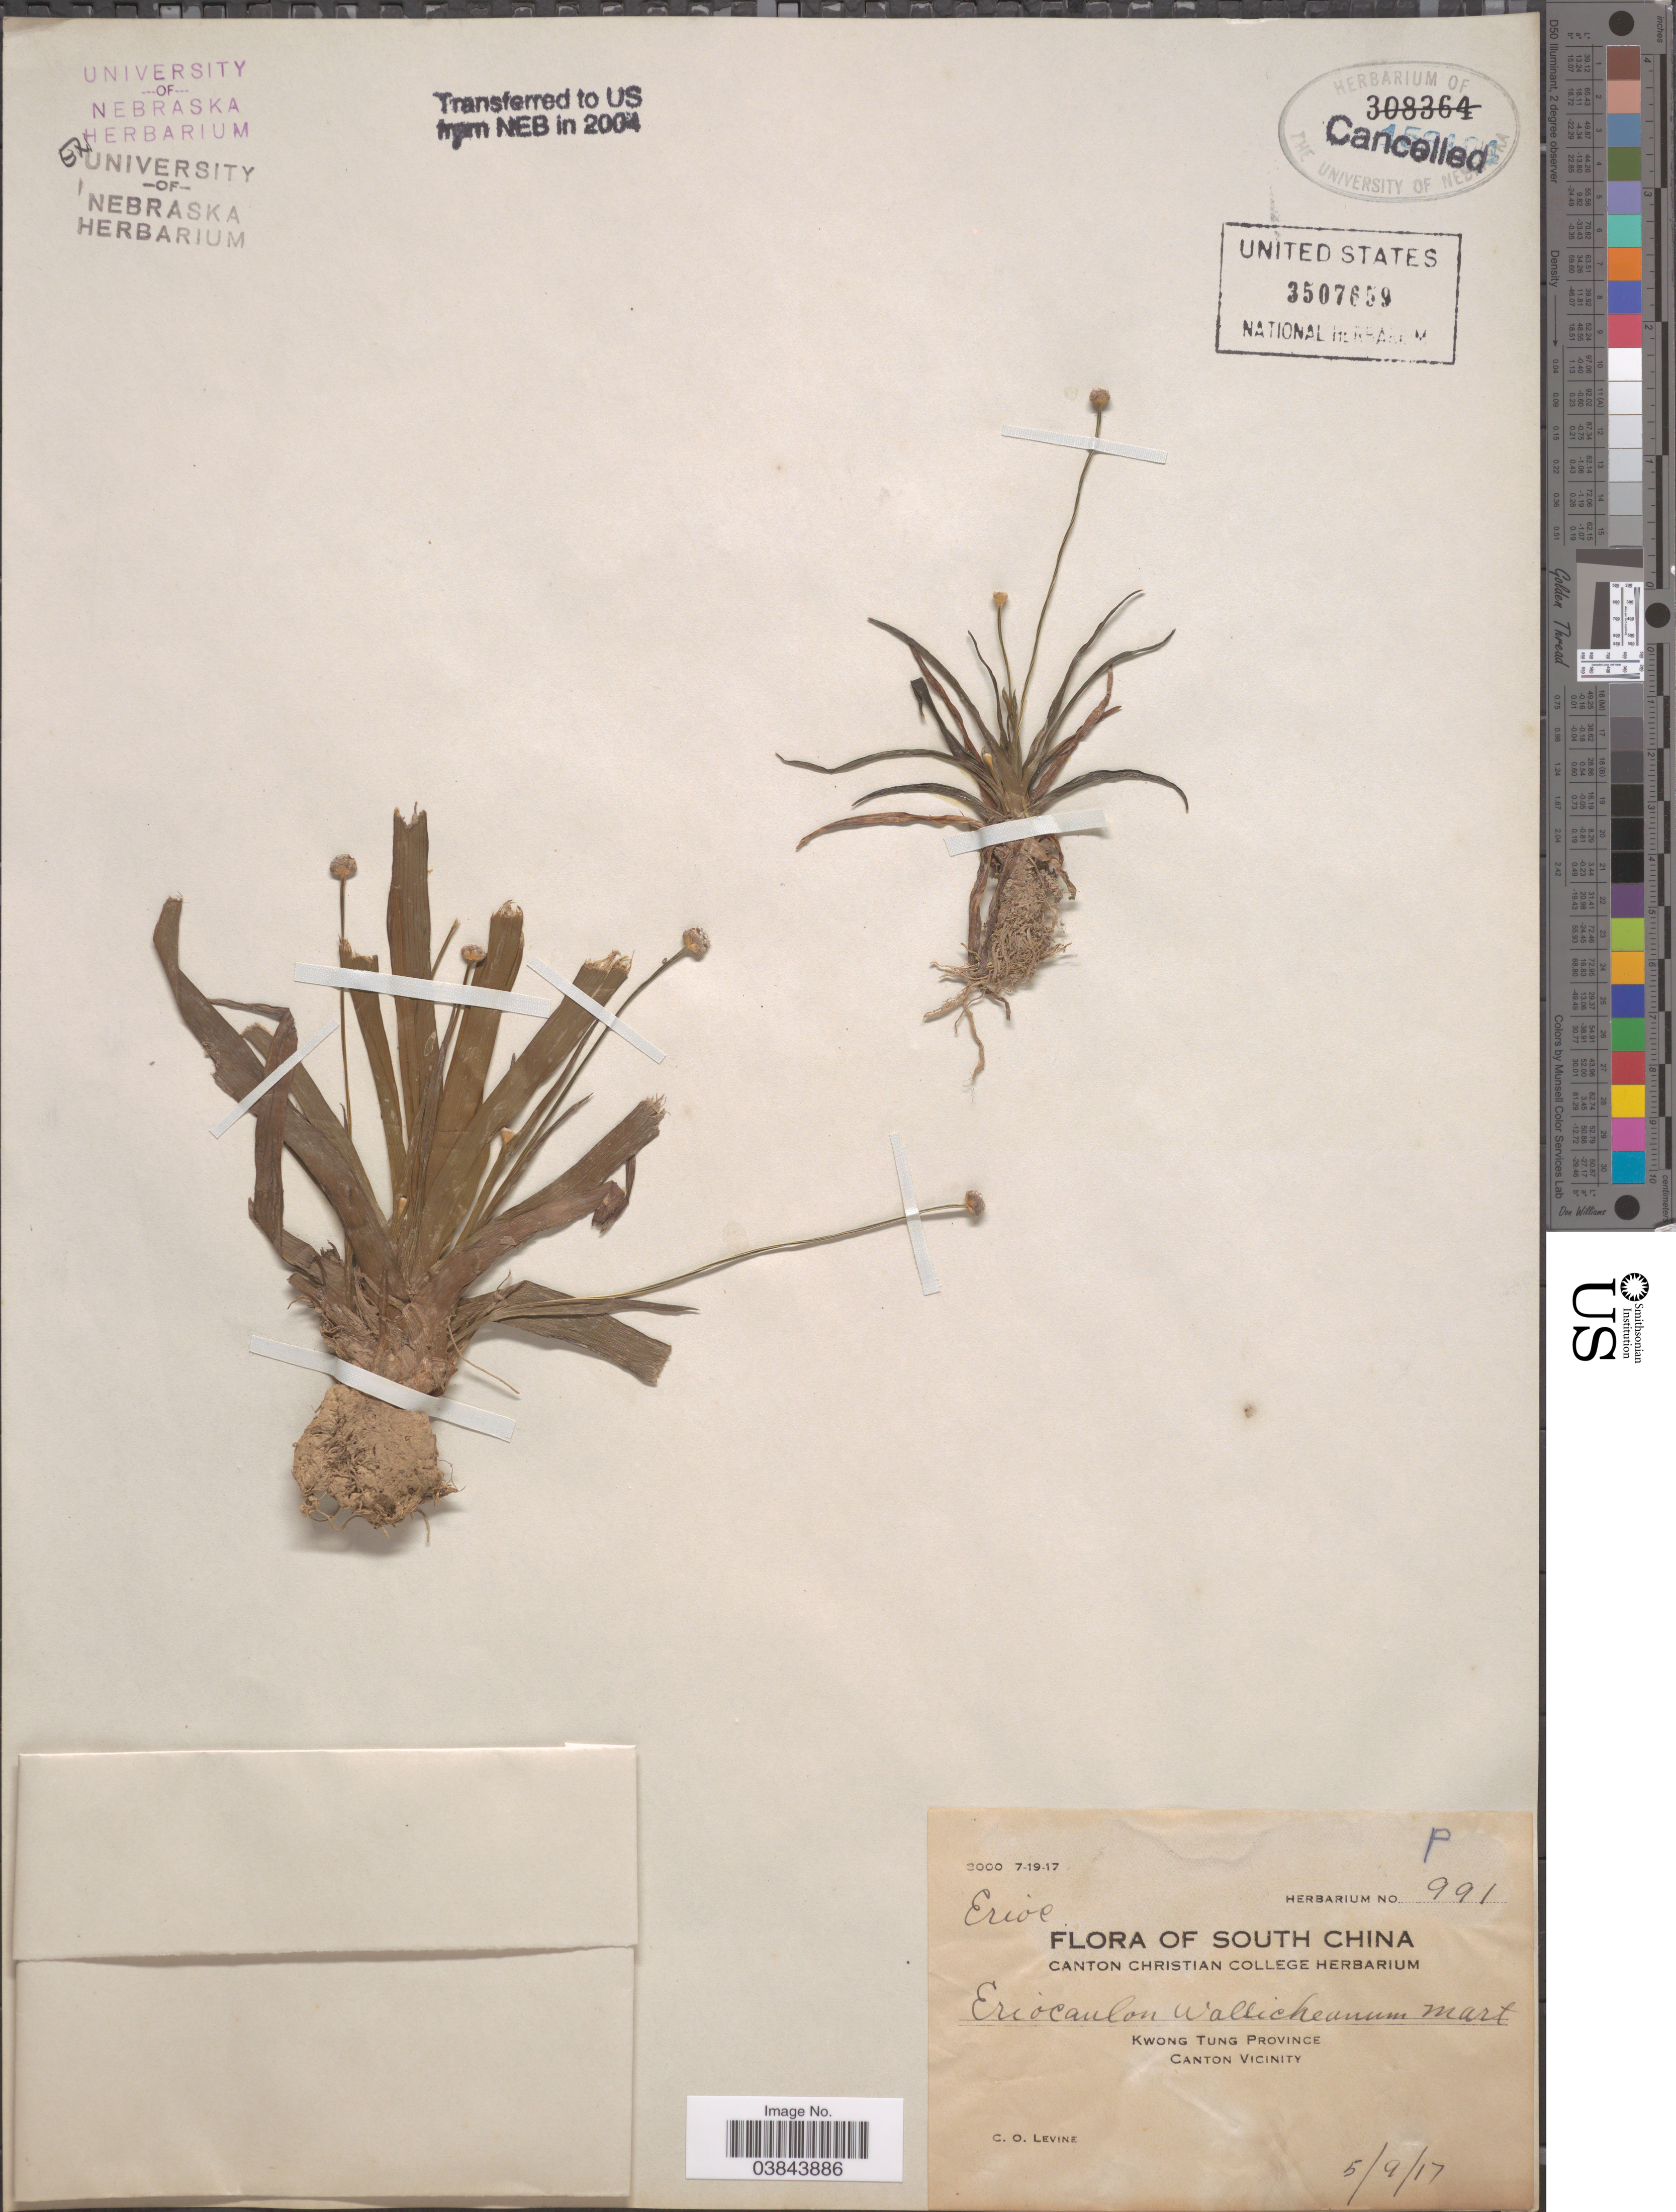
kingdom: Plantae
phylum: Tracheophyta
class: Liliopsida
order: Poales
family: Eriocaulaceae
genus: Eriocaulon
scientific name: Eriocaulon sp.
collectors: C. O. Levine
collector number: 991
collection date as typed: Transcribed d/m/y: 5/9/17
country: China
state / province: Guangdong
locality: South China. Kwong Tung Province, Canton Vicinity.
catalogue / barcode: US 3507659